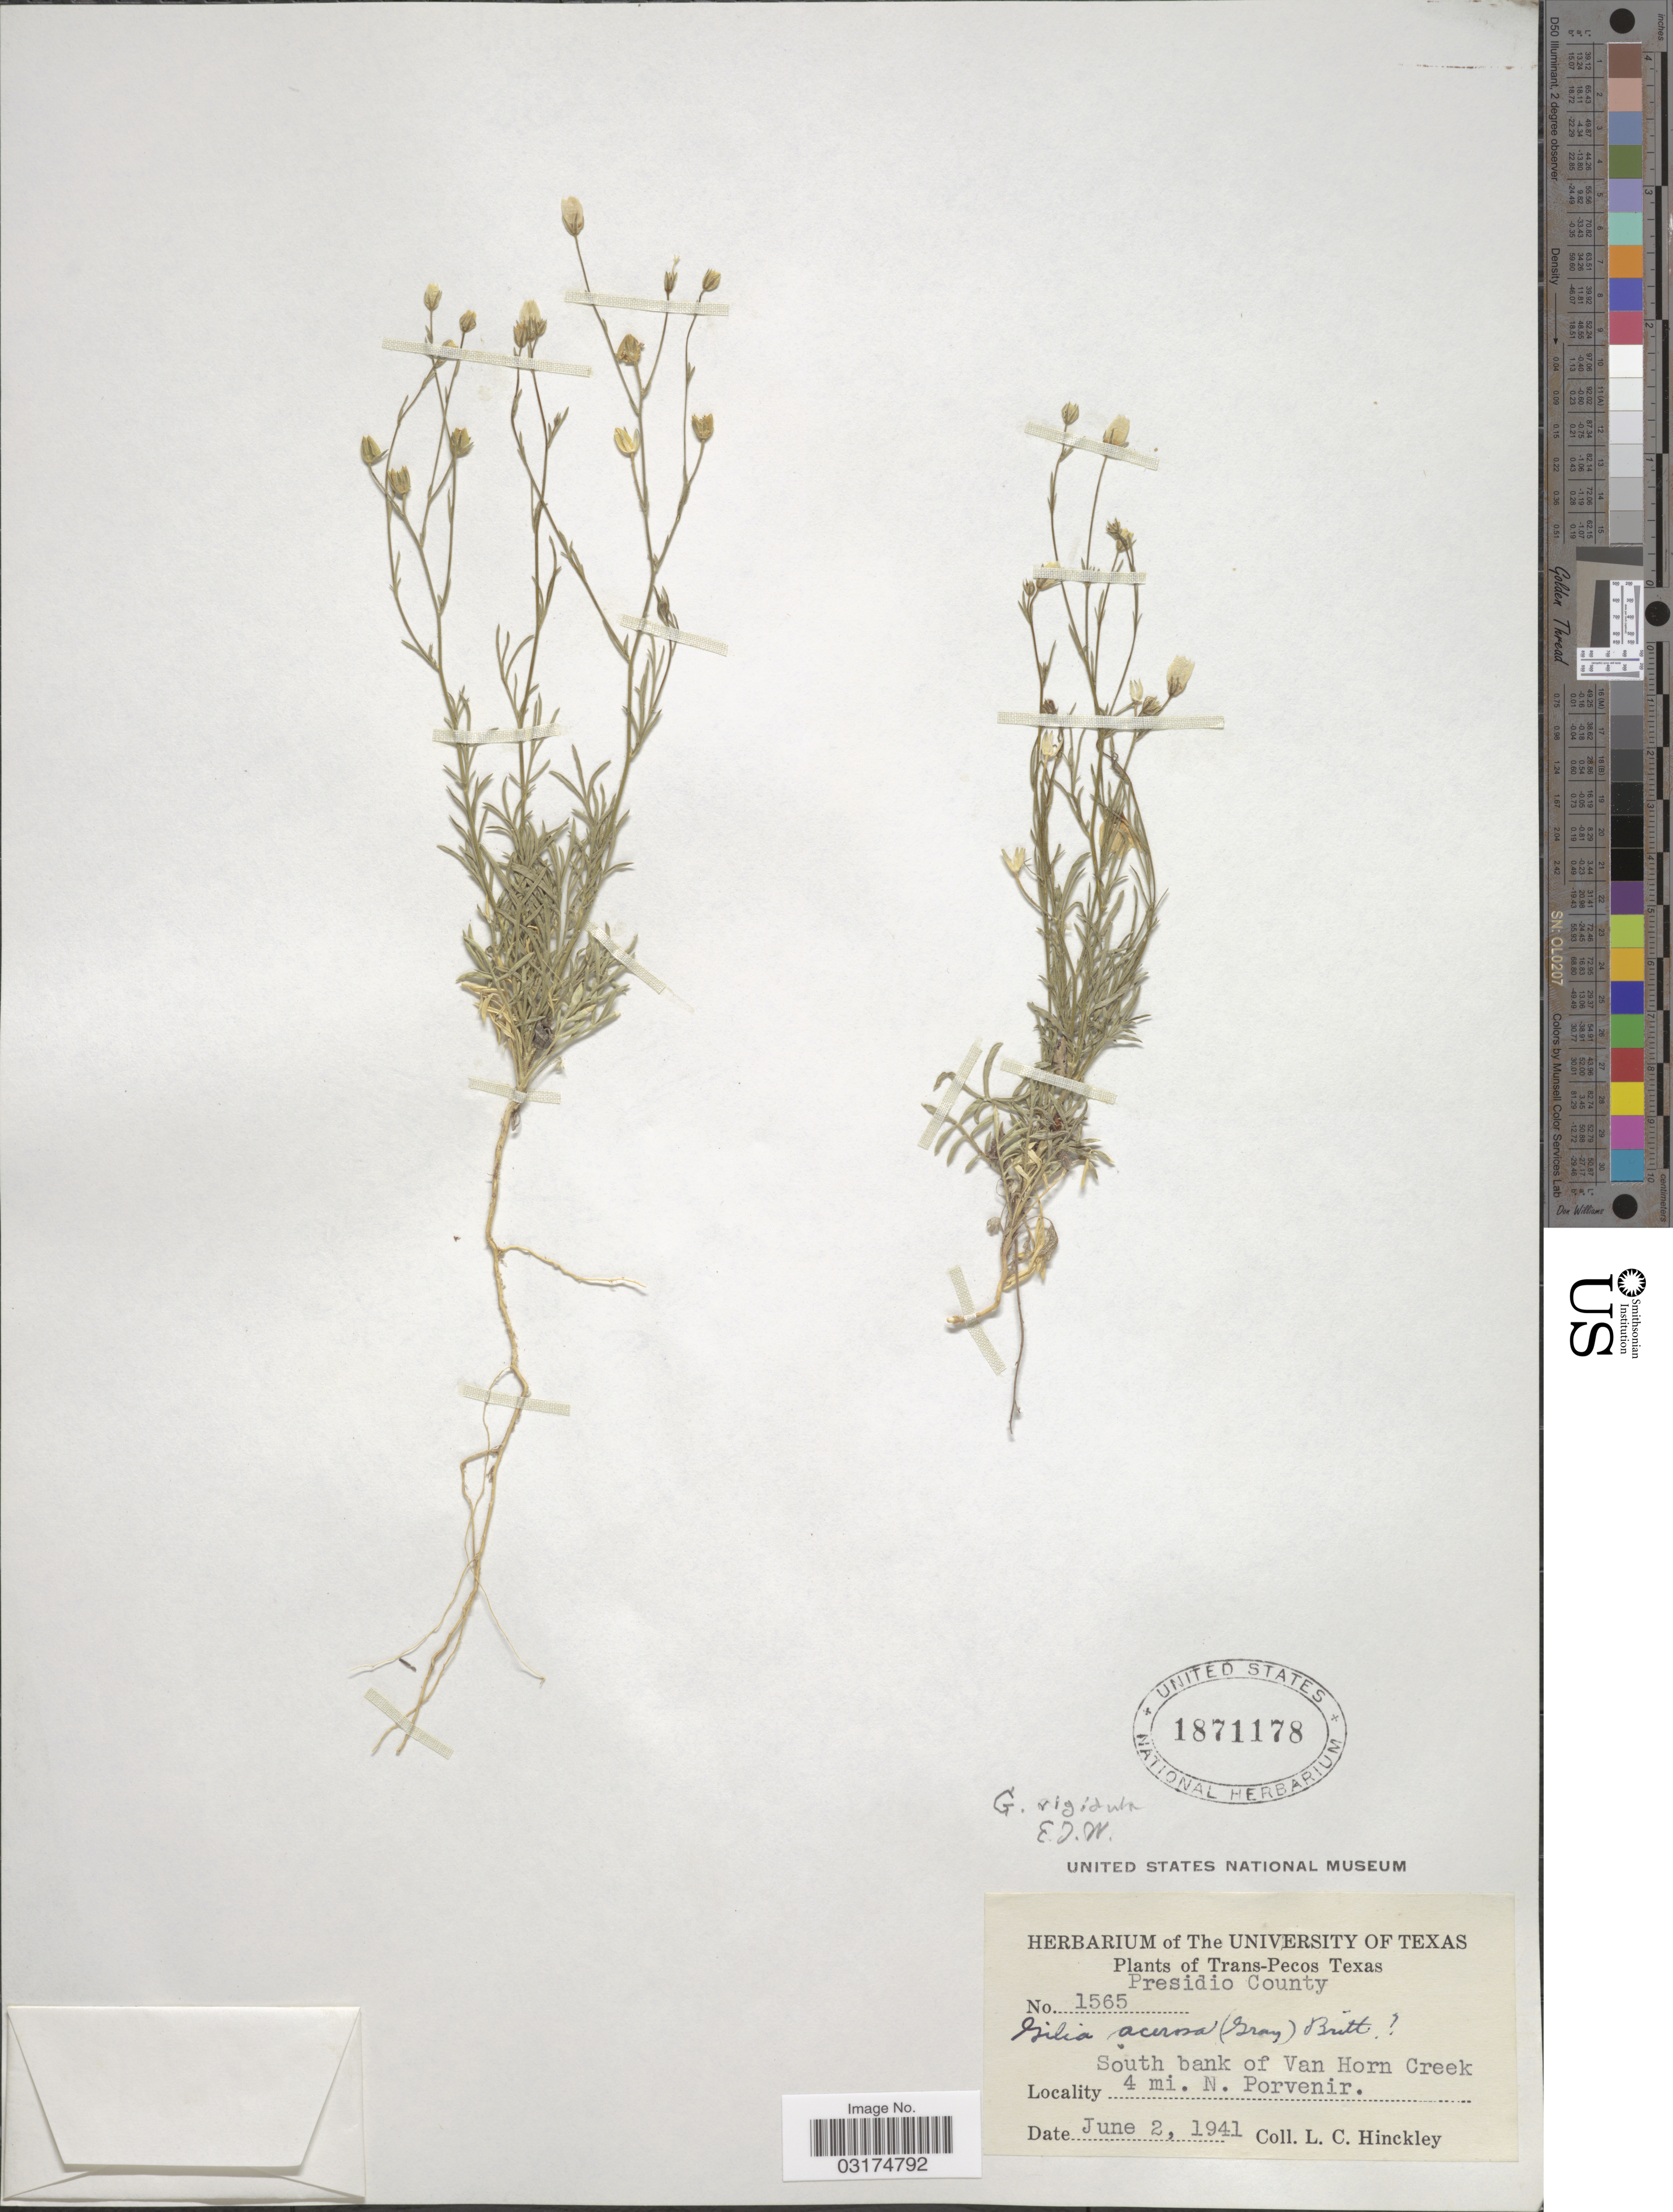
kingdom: Plantae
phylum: Tracheophyta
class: Magnoliopsida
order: Ericales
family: Polemoniaceae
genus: Giliastrum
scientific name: Giliastrum stewartii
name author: (I.M. Johnst.) J.M. Porter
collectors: L. Hinckley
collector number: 1565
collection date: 1941-06-02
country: United States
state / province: Texas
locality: Trans-Pecos County. Presidio County. South bank of Van Horn Creek, 4 mi. N. Porvenir.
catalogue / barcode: US 1871178